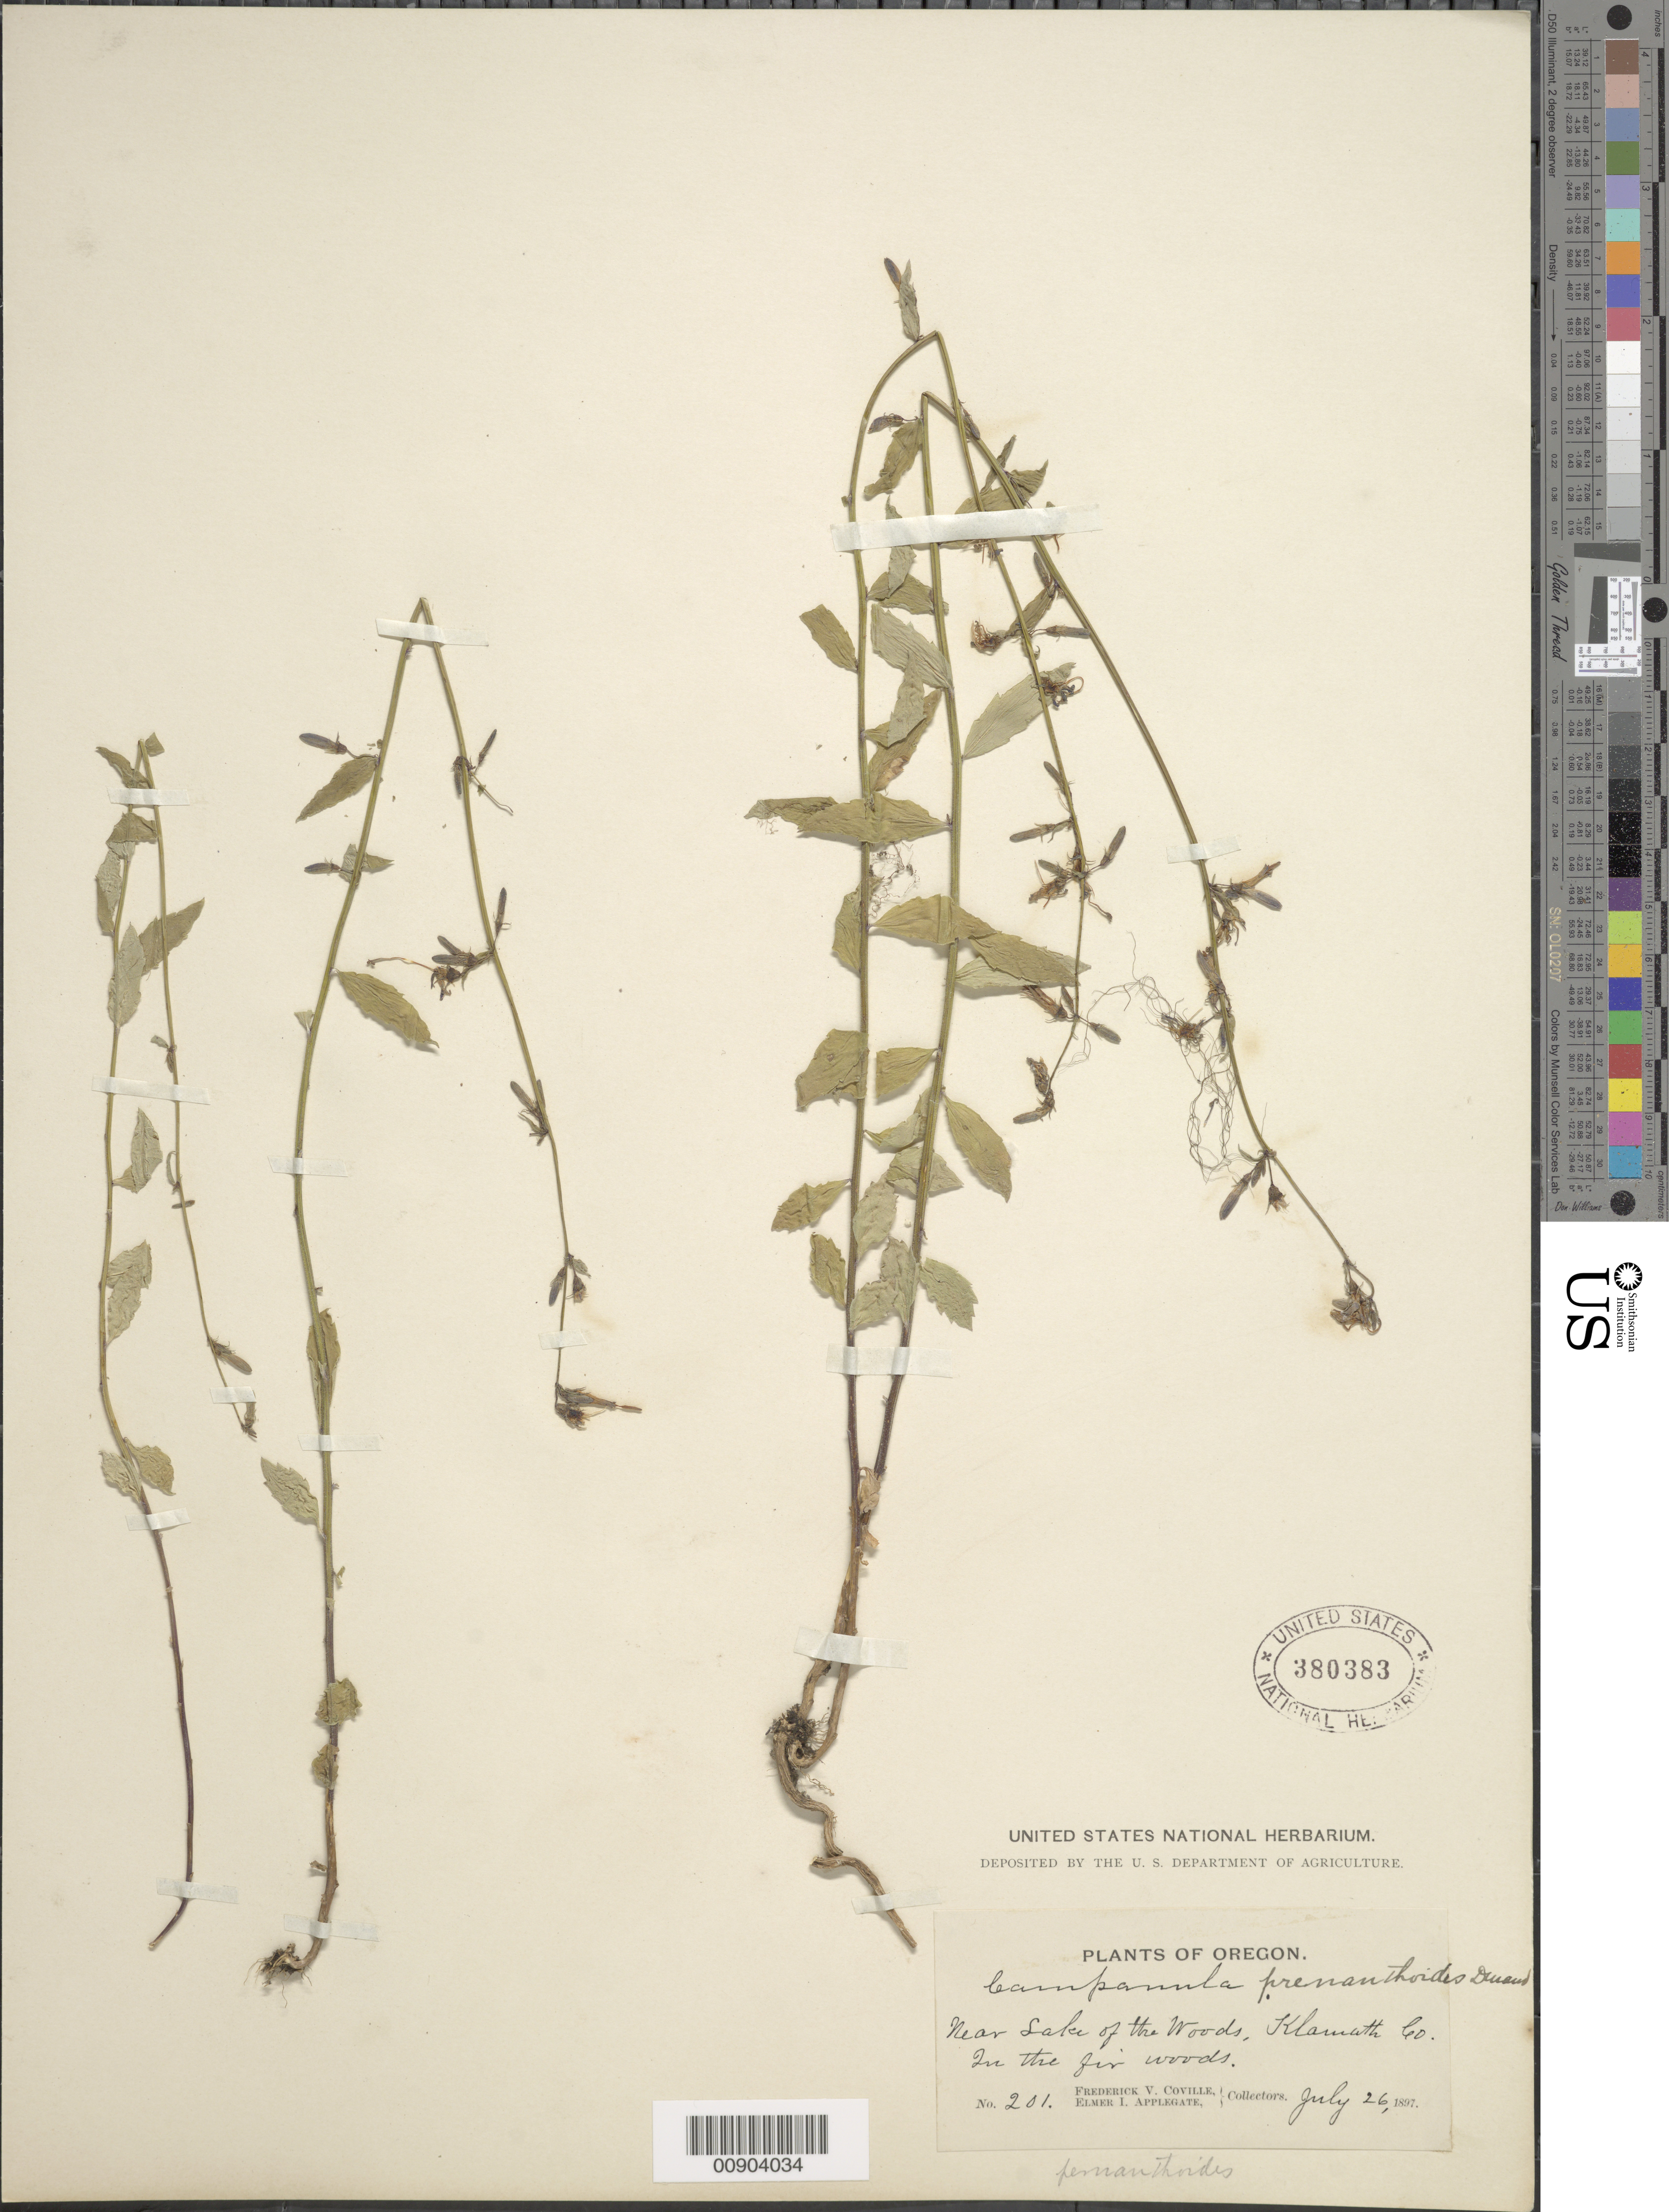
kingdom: Plantae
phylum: Tracheophyta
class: Magnoliopsida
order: Asterales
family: Campanulaceae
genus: Campanula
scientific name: Campanula prenanthoides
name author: Durand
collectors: F. V. Coville & E. I. Applegate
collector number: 201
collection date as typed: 26 Jul 1897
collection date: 1897-07-26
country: United States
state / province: Oregon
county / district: Klamath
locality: Near Lake of the Woods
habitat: In the fir woods.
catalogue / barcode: US 380383